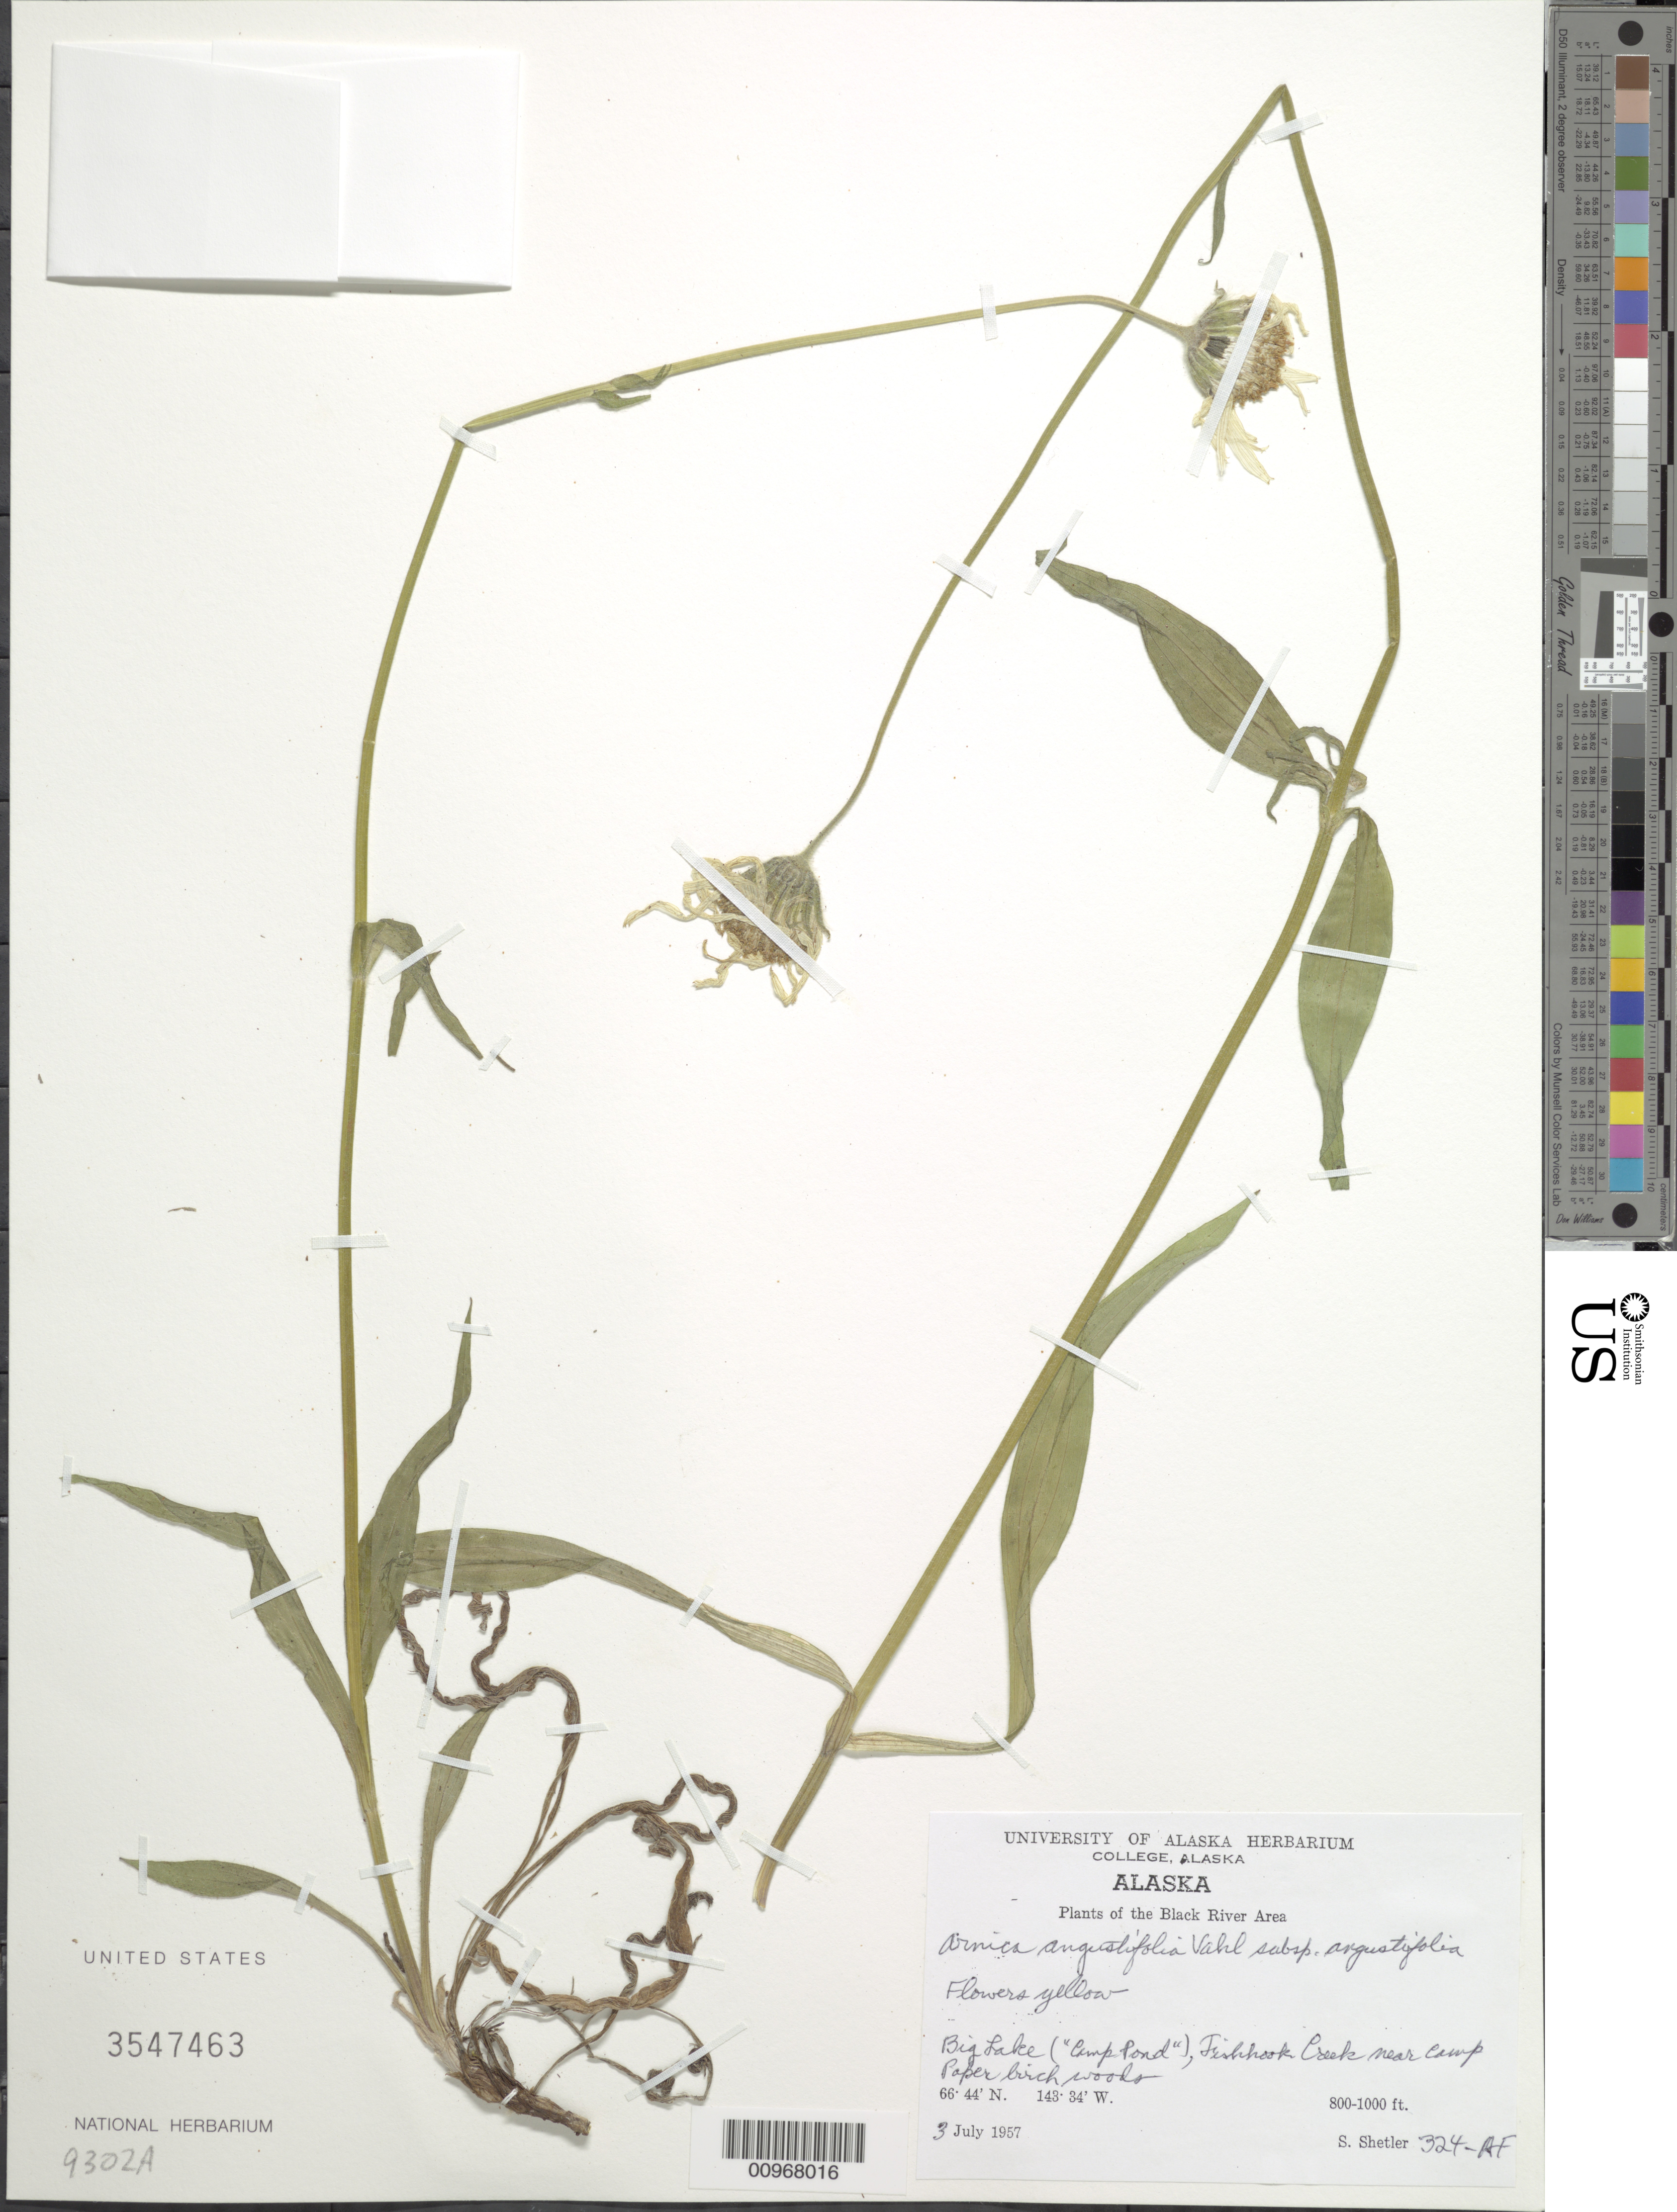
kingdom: Plantae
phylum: Tracheophyta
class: Magnoliopsida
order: Asterales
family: Asteraceae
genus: Arnica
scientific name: Arnica angustifolia subsp. angustifolia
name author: Vahl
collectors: S. Shetler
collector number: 324-AF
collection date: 1957-07-03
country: United States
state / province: Alaska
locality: The Black River Area, Big Lake ('Camp Pond'), Fishhook Creek near Camp Paper birch woods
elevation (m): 244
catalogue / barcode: US 3547463